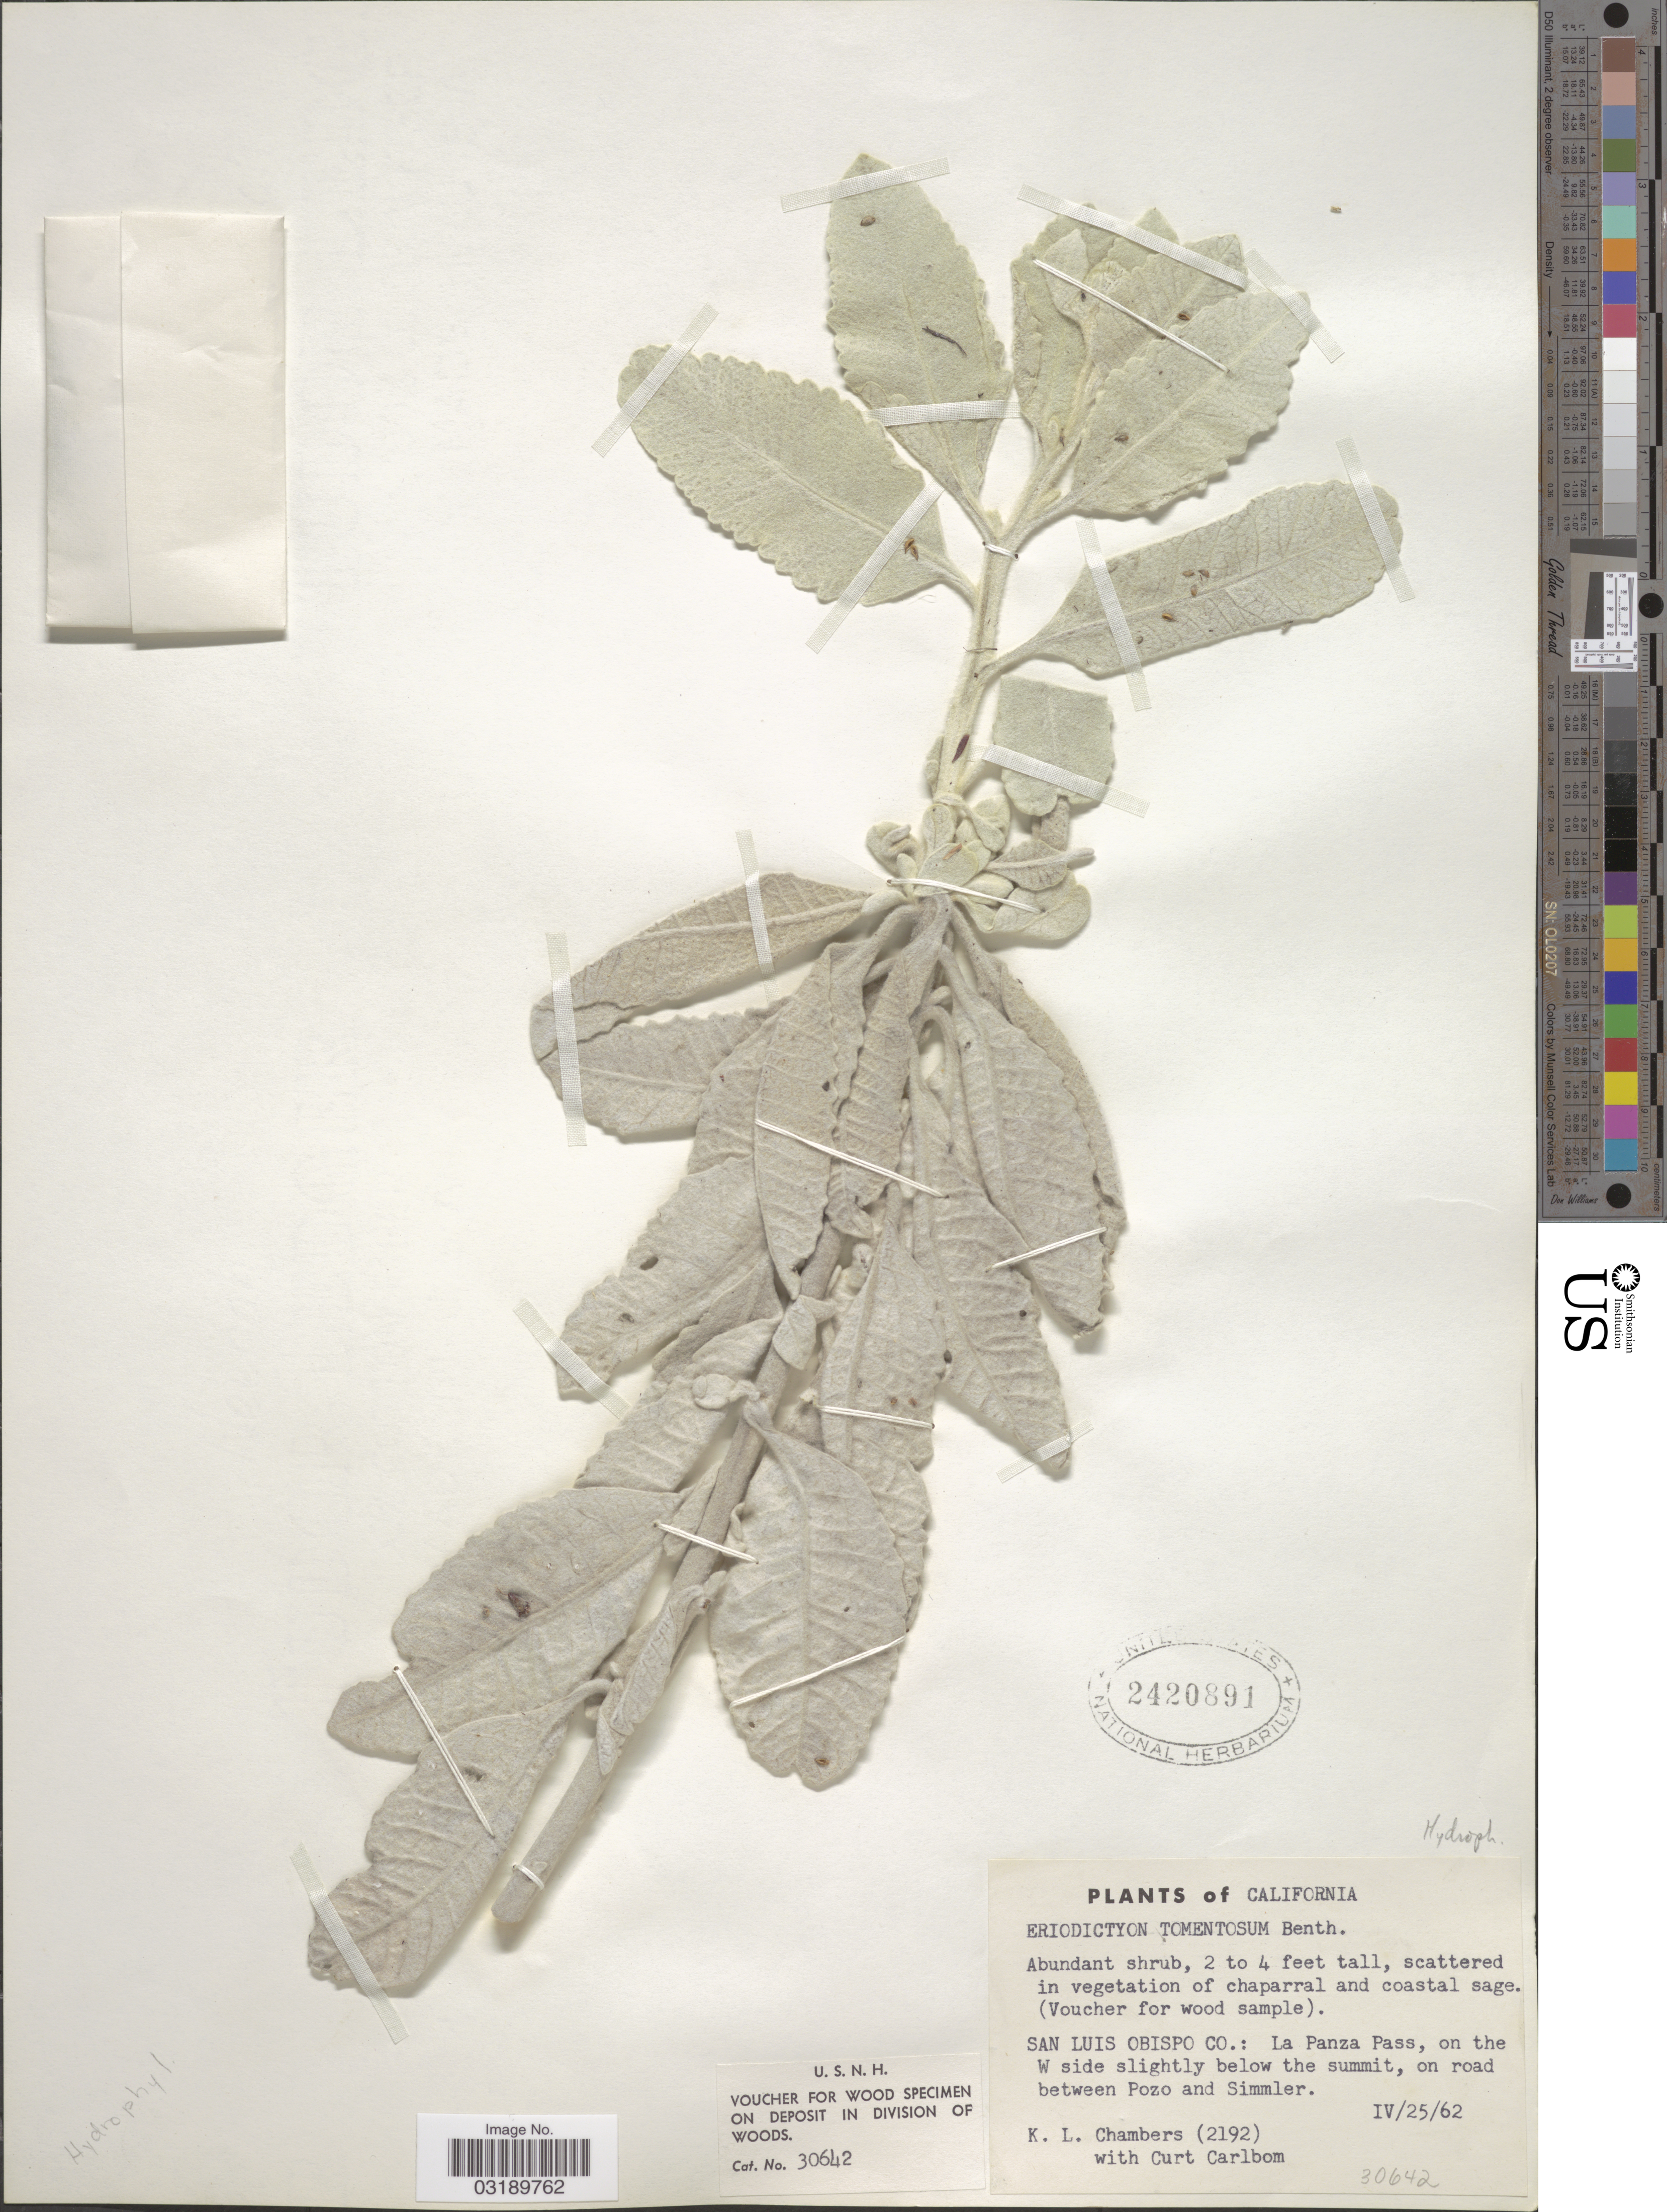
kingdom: Plantae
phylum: Tracheophyta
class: Magnoliopsida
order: Boraginales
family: Namaceae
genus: Eriodictyon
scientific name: Eriodictyon tomentosum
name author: Benth.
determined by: Rogers, Z. S.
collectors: K. Chambers & C. Carlbom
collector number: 2192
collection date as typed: Transcribed d/m/y: 25/4/62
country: United States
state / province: California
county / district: San Luis Obispo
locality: San Luis Obispo Co.: La Panza Pass, on the W side slightly below the summit, on road between Pozo and Simmler.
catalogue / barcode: US 2420891